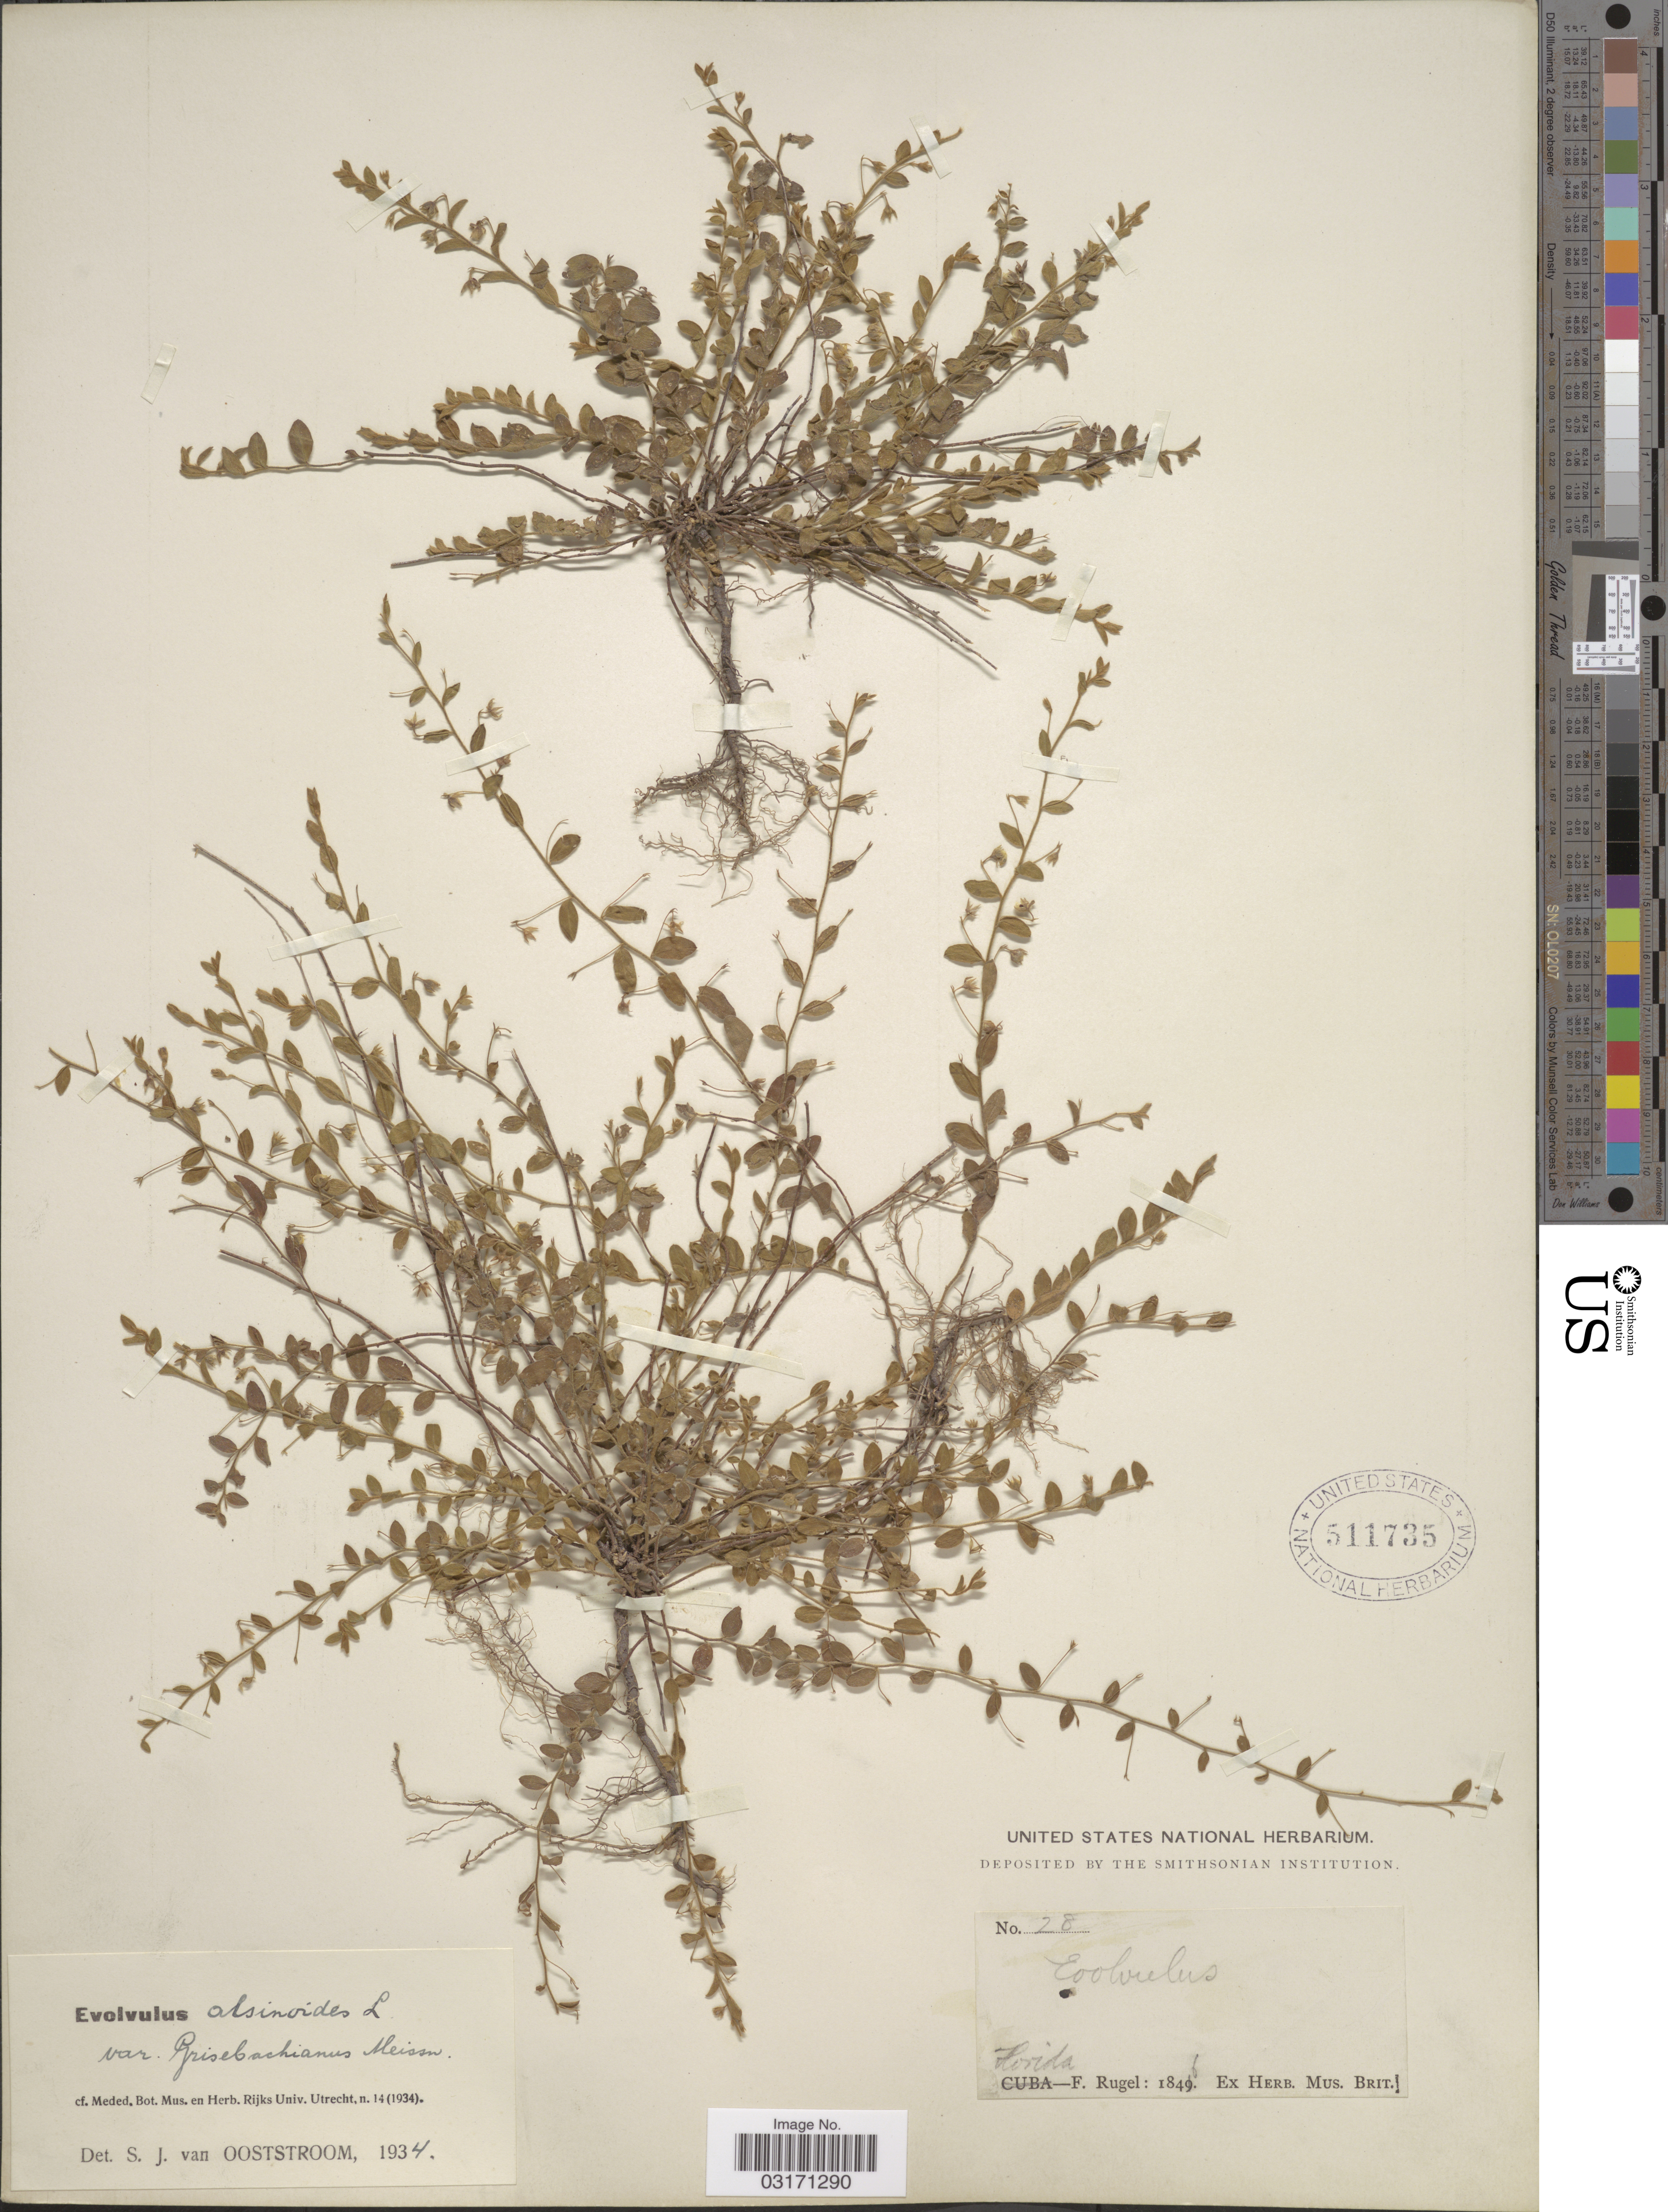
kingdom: Plantae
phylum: Tracheophyta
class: Magnoliopsida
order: Solanales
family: Convolvulaceae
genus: Evolvulus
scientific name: Evolvulus alsinoides var. grisebachianus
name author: Meisn.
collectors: F. Rugel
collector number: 28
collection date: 1846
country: United States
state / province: Florida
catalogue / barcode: US 511735